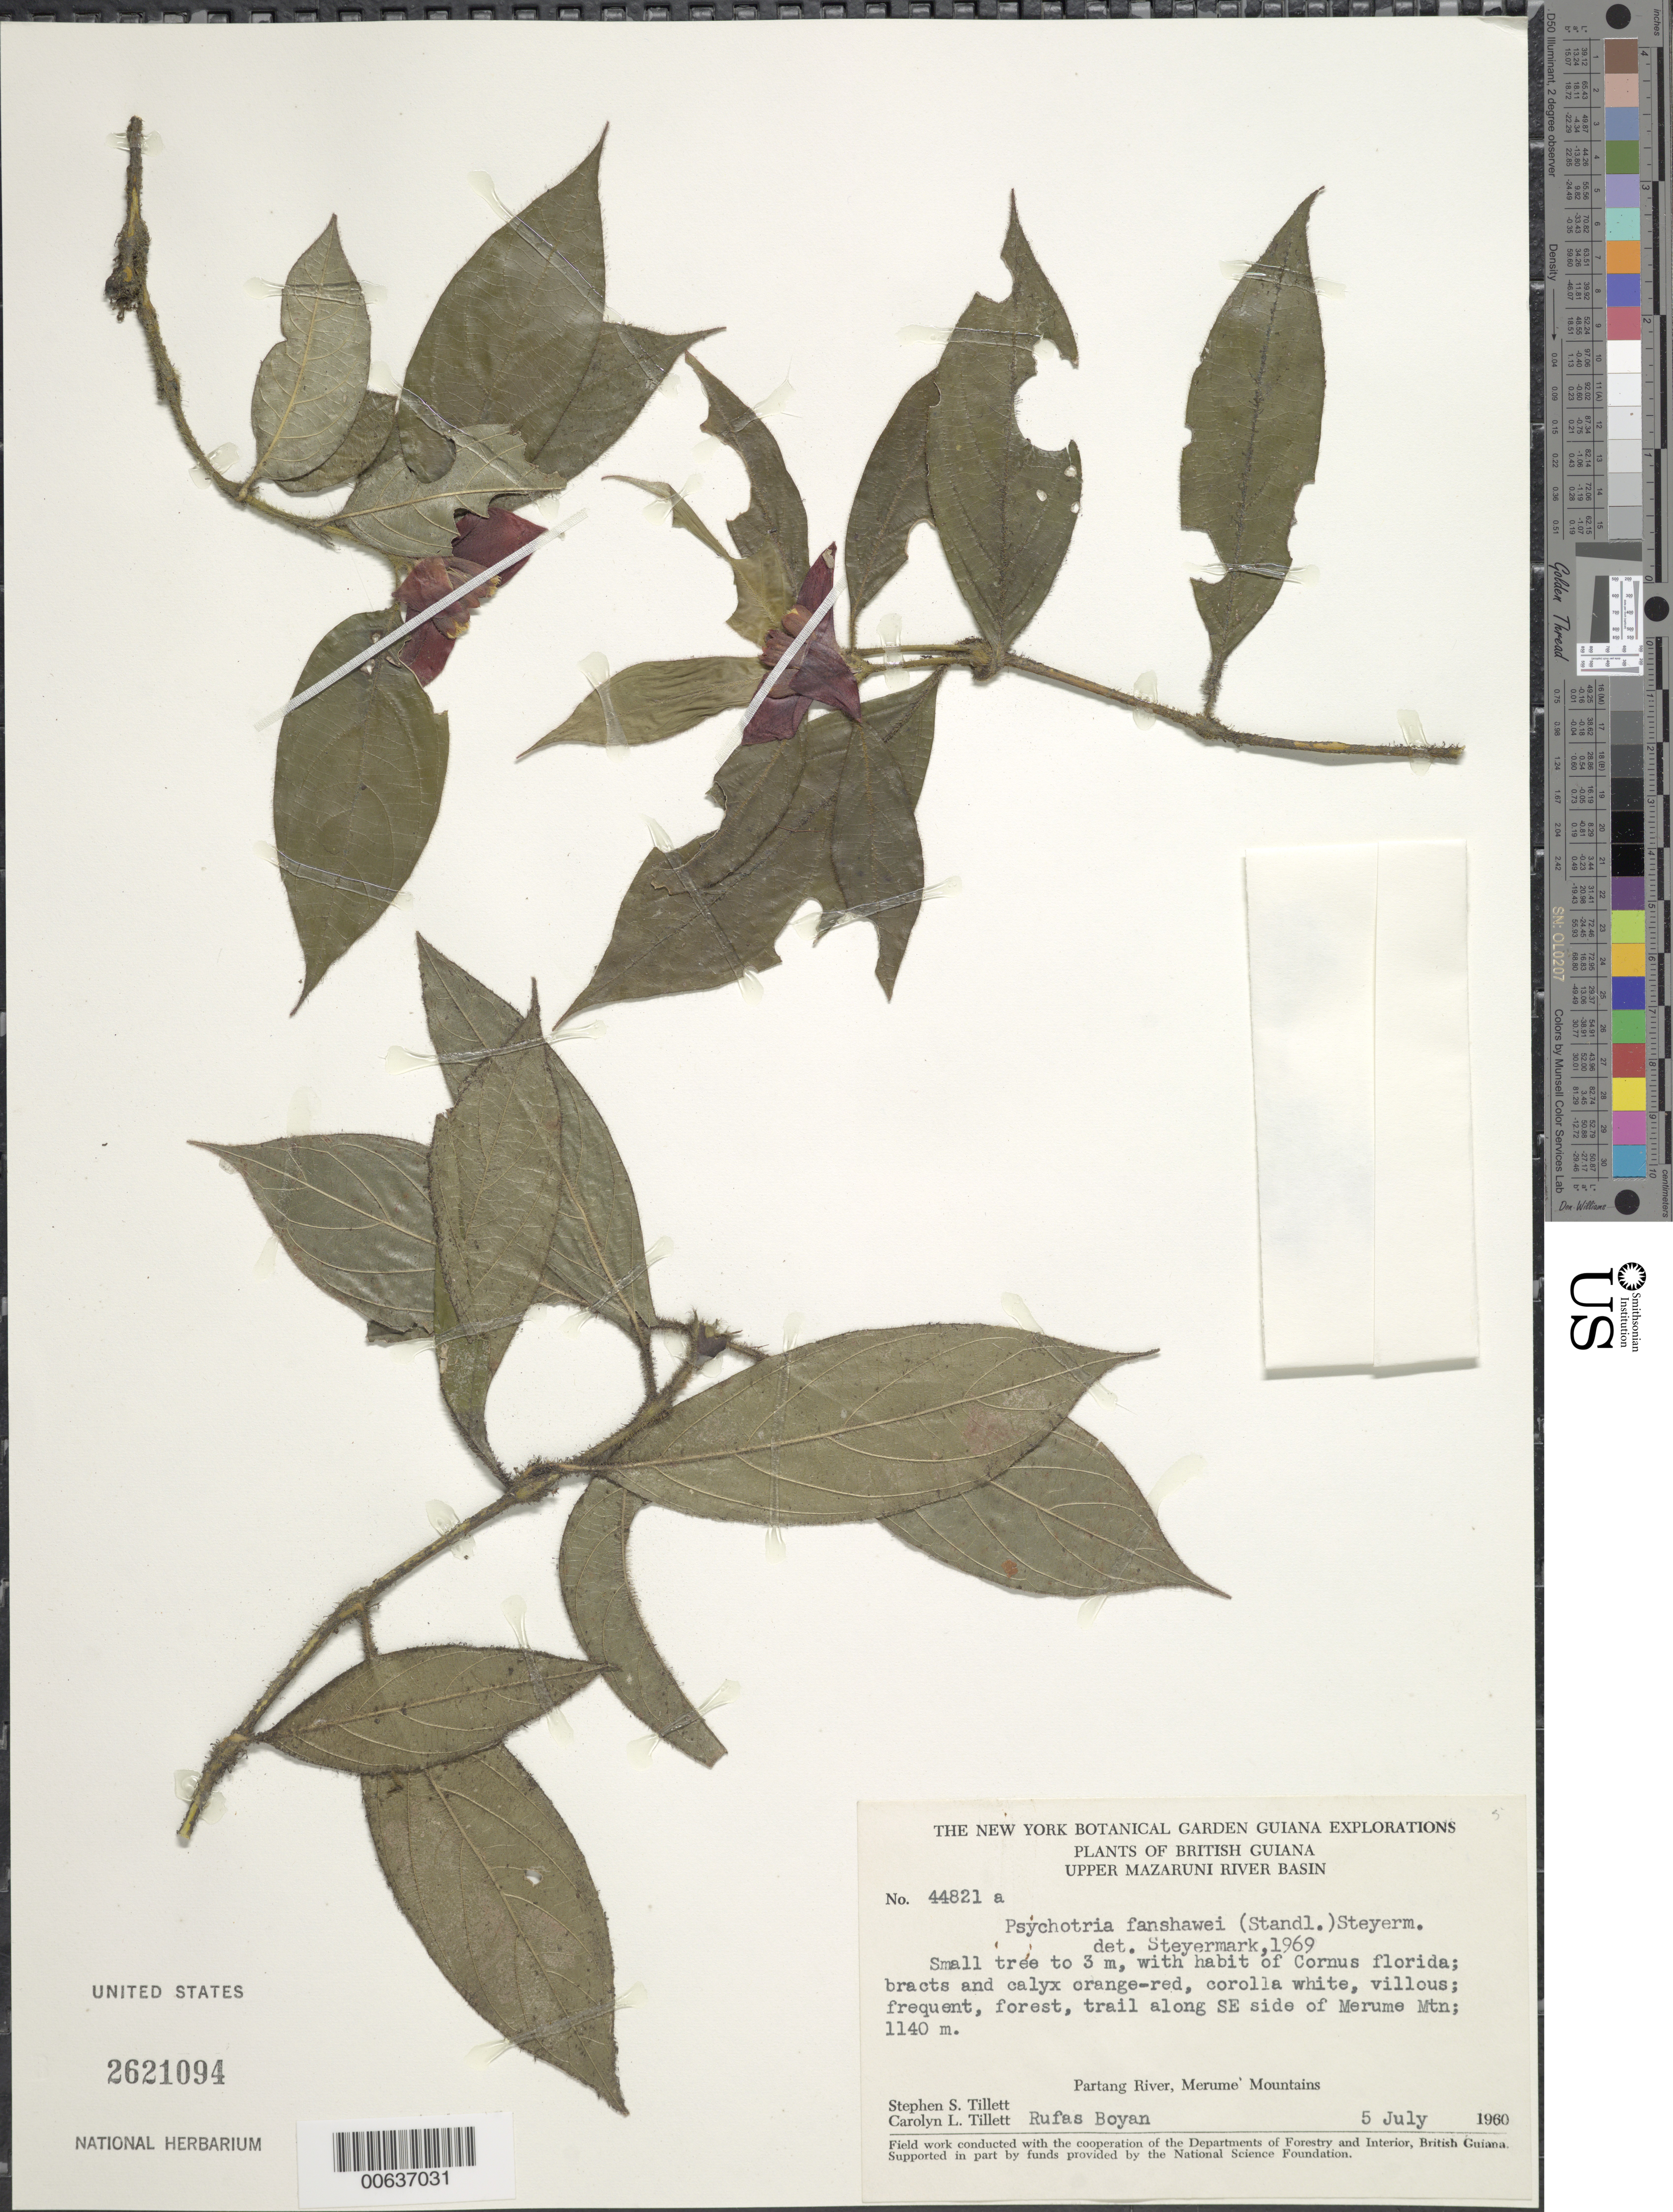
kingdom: Plantae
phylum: Tracheophyta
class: Magnoliopsida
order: Gentianales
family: Rubiaceae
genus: Palicourea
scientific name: Palicourea fanshawei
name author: (Standl.) Delprete & J.H. Kirkbr.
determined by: Kirkbride, Joseph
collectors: S. S. Tillett, C. L. Tillett & R. Boyan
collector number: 44821 a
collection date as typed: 5-Jul-60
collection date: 1960-07-05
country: Guyana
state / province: Cuyuni-Mazaruni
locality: Merume Mts., SE side, Partang R.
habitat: Forest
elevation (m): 1143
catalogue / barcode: US 2621094